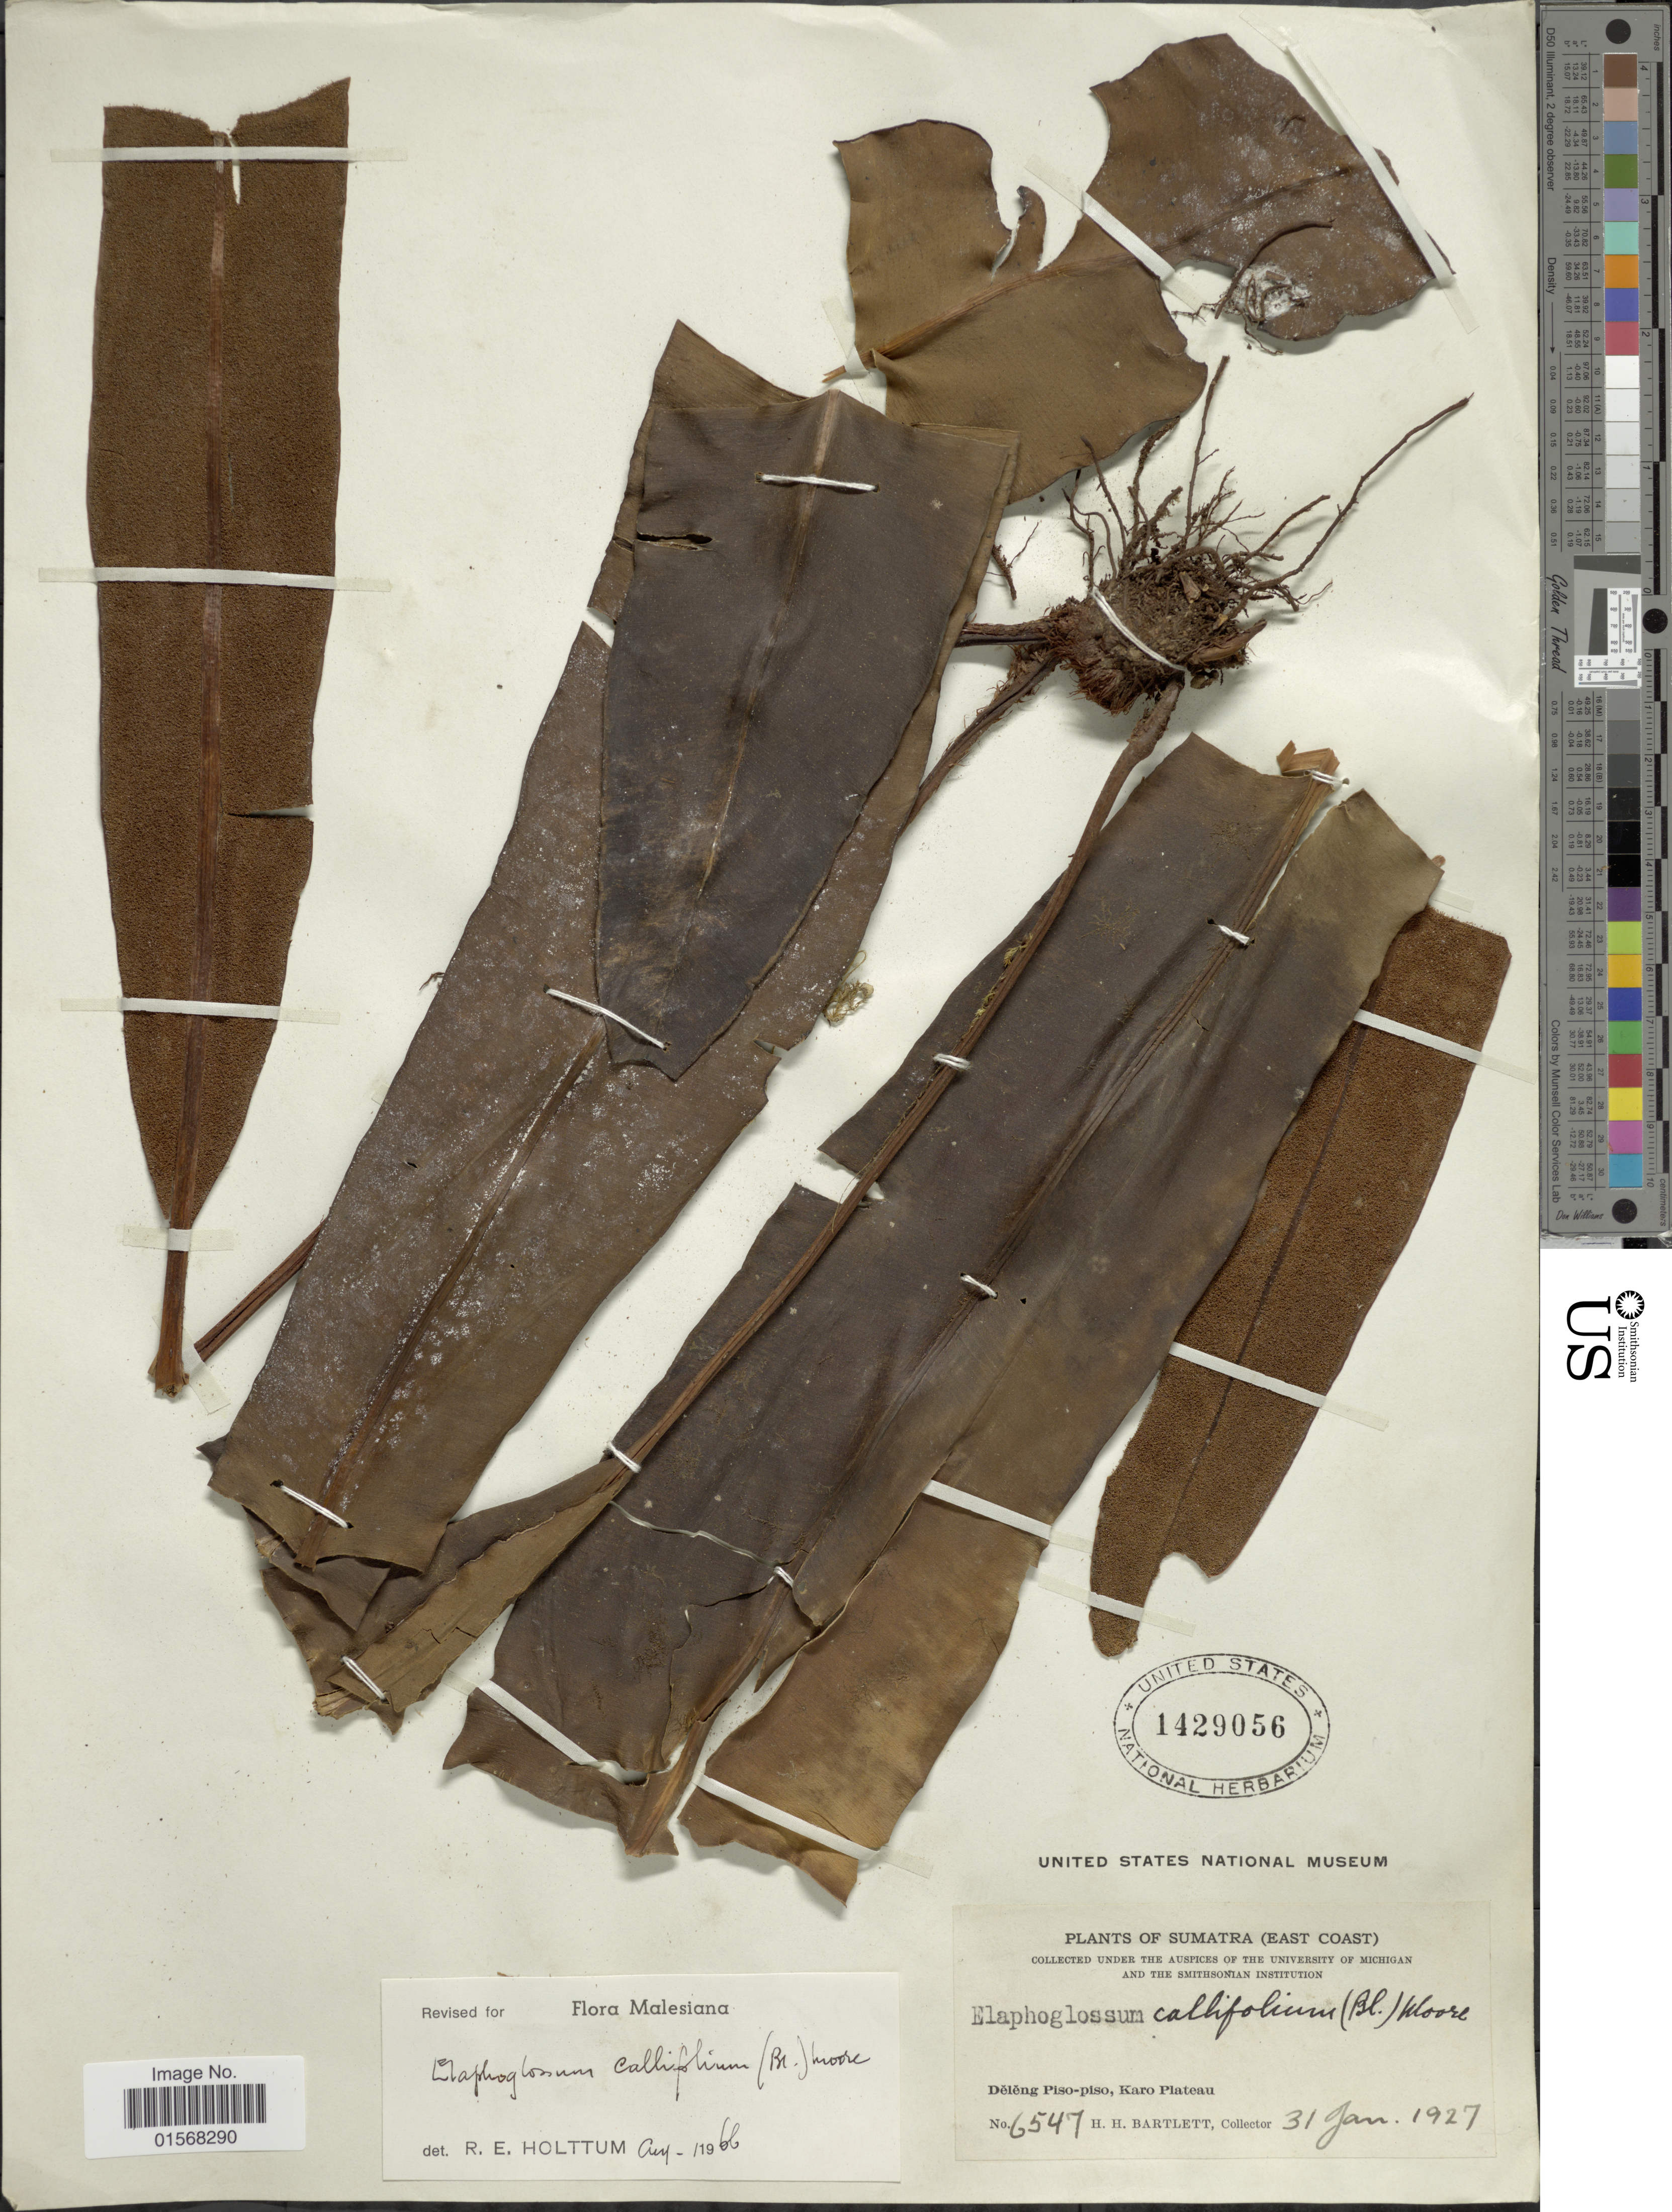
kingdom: Plantae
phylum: Tracheophyta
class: Polypodiopsida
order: Polypodiales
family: Dryopteridaceae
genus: Elaphoglossum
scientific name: Elaphoglossum callifolium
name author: (Blume) T. Moore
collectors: H. H. Bartlett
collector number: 6547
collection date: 1927-01-31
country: Indonesia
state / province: Sumatra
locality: Sumatra (East Coast), Deleng Piso-Piso, Karo Plateau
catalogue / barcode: US 1429056